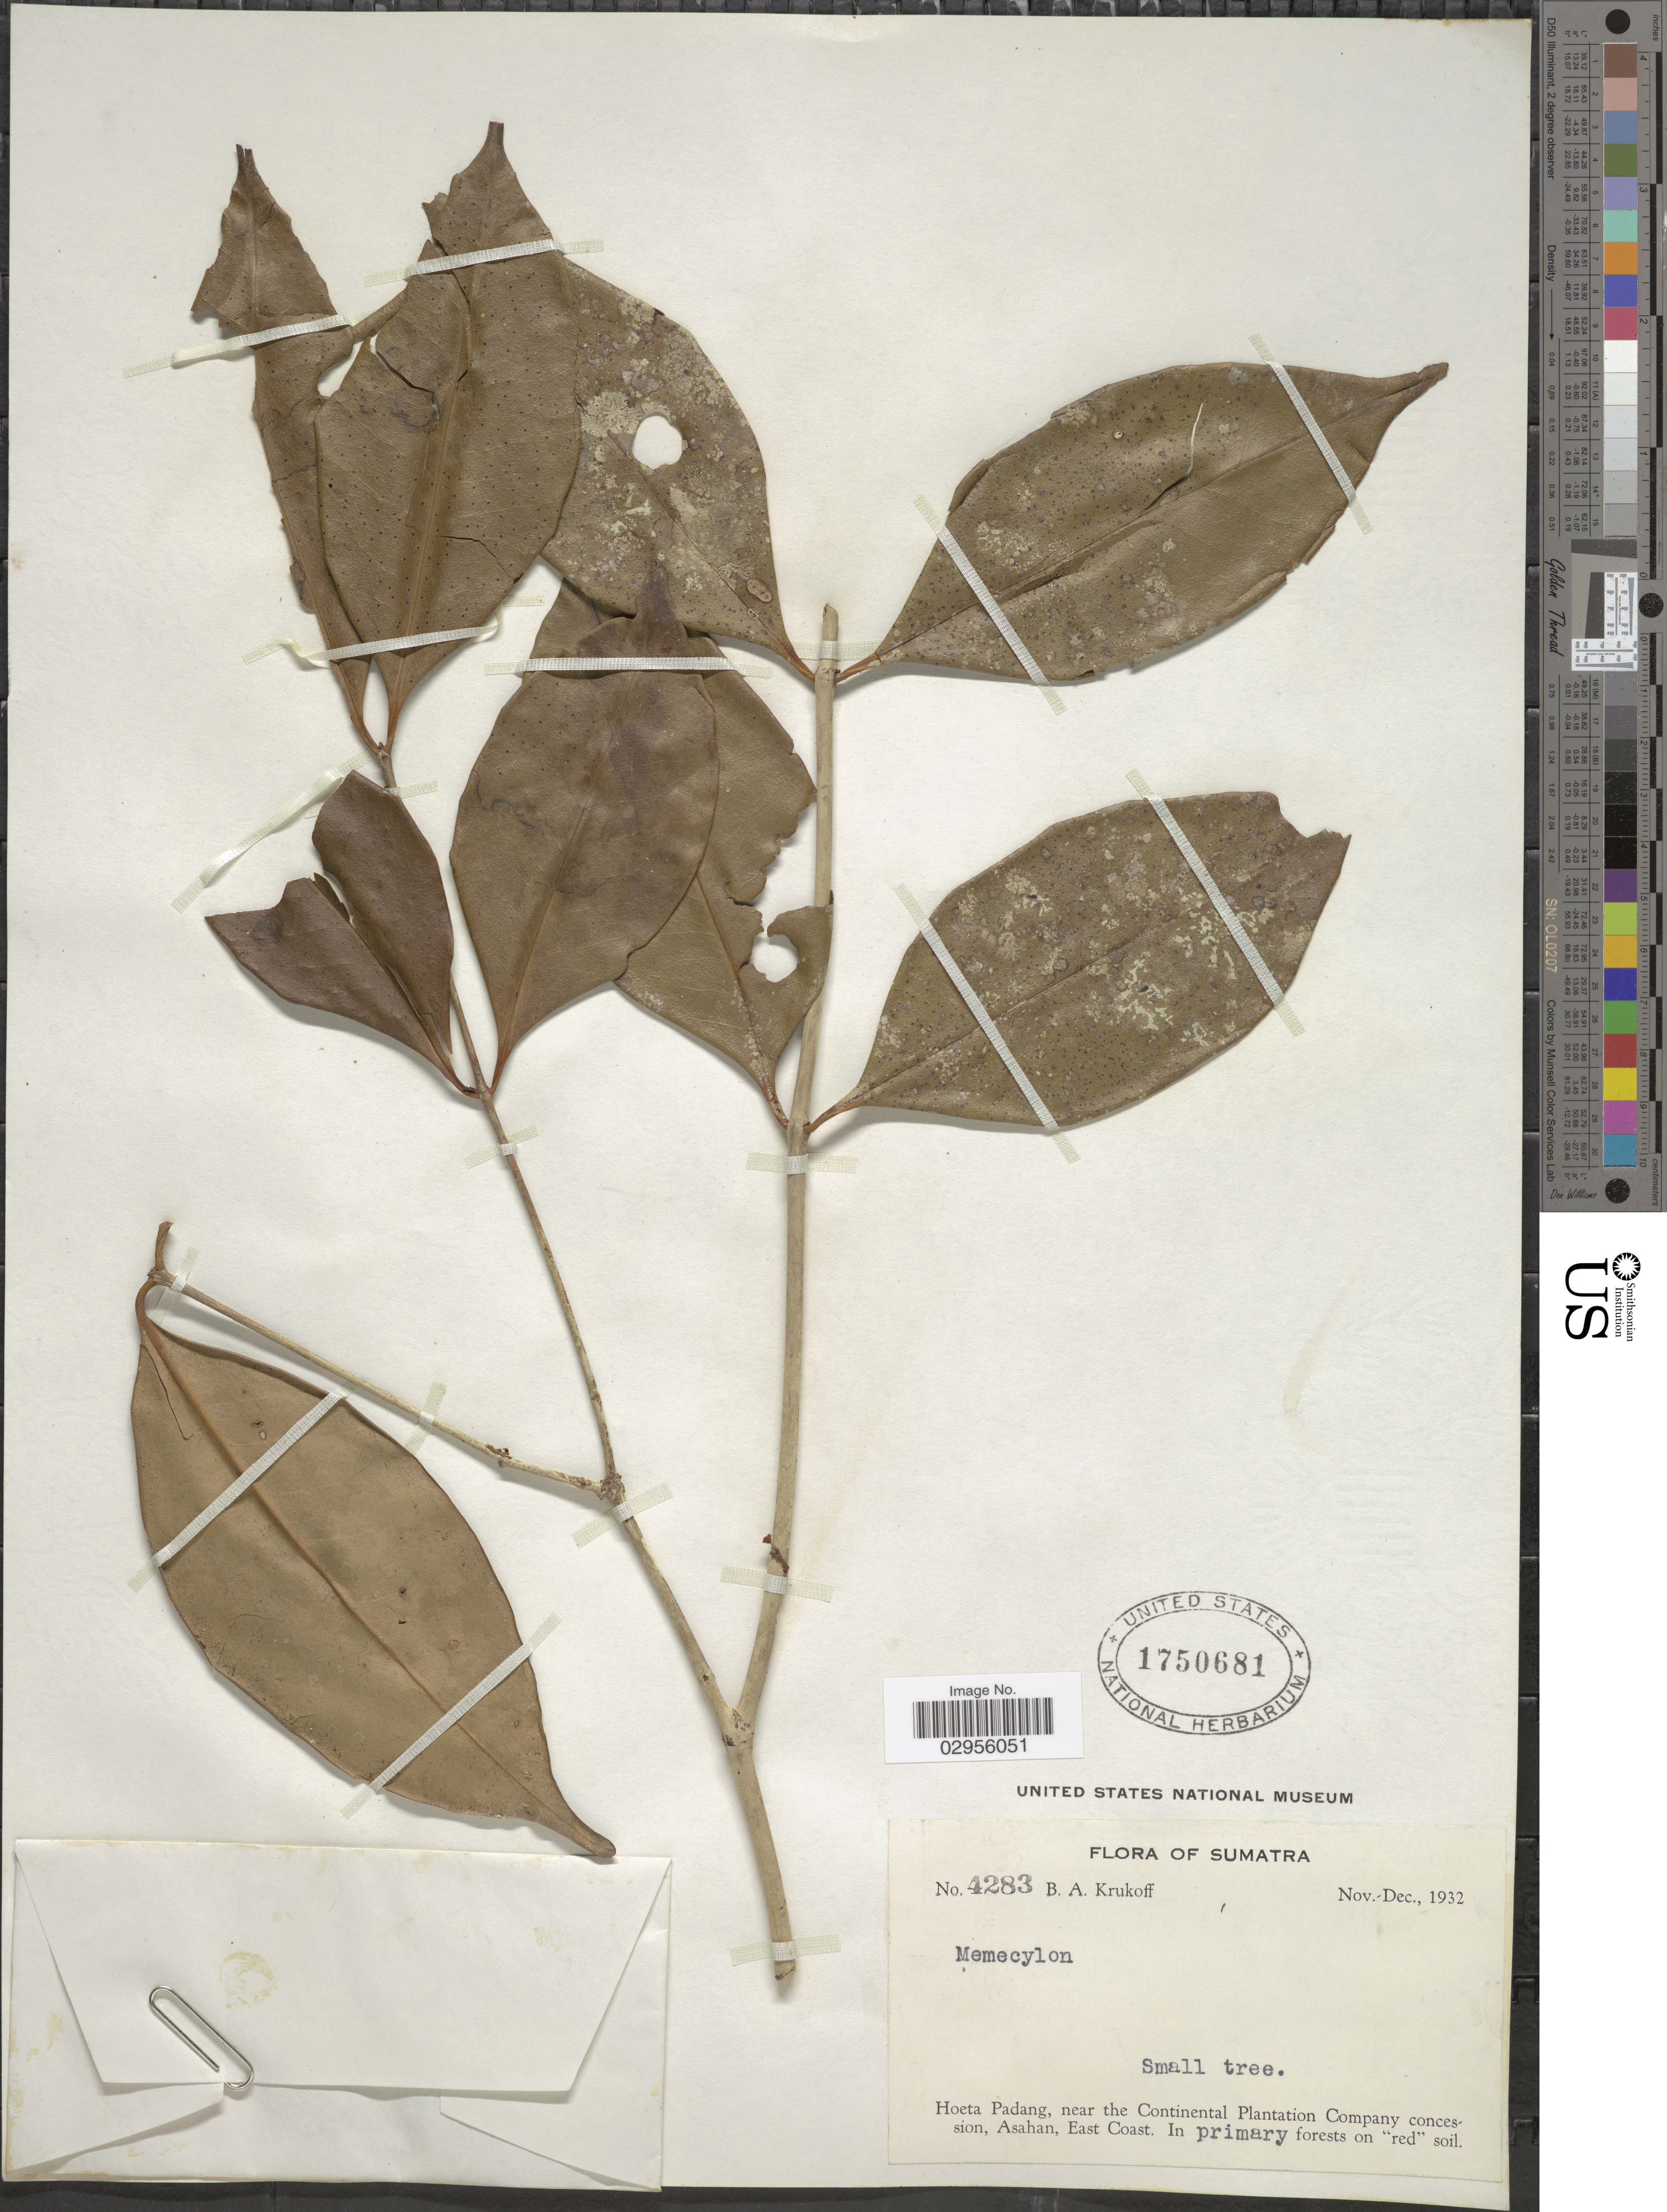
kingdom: Plantae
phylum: Tracheophyta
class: Magnoliopsida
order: Myrtales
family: Melastomataceae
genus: Memecylon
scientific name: Memecylon sp.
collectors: B. A. Krukoff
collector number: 4283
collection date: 1932-11/1932-12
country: Indonesia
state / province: Sumatra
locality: Hoeta Padang, near the Continental Plantation Company concession, Asahan, East Coast.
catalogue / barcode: US 1750681